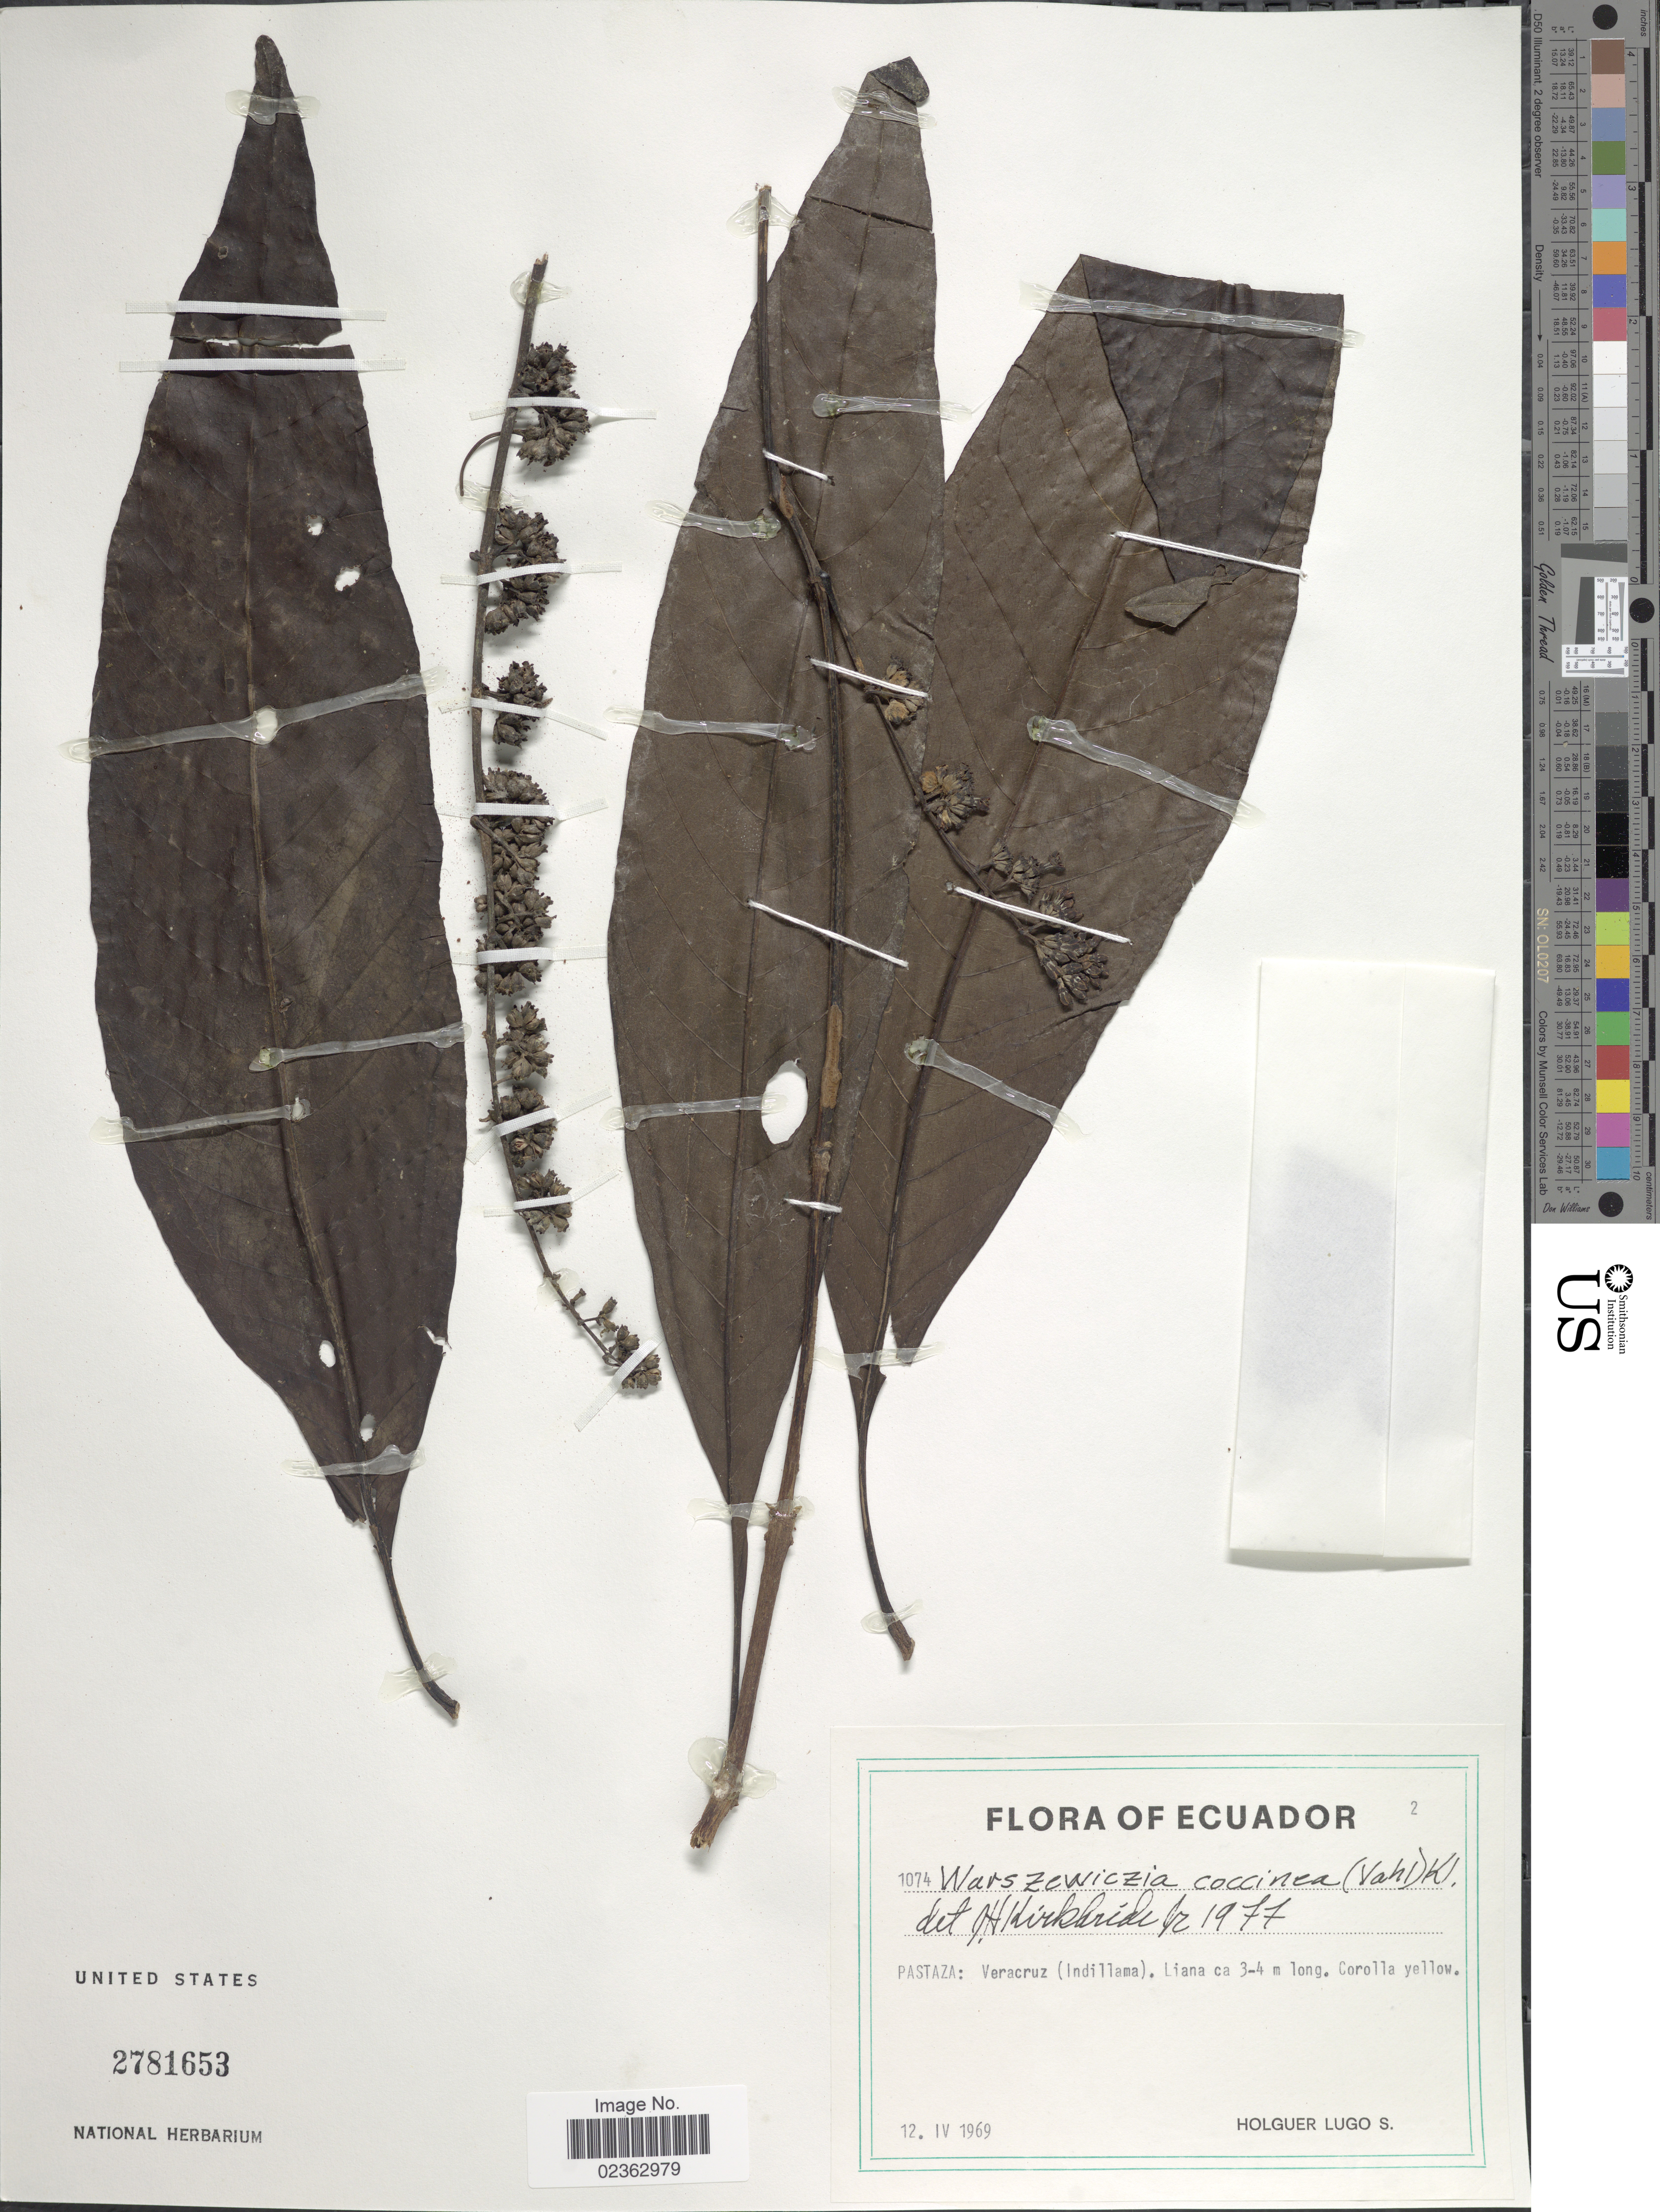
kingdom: Plantae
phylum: Tracheophyta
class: Magnoliopsida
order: Gentianales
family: Rubiaceae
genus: Warszewiczia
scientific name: Warszewiczia coccinea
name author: (Vahl) Klotzsch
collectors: H. Lugo S.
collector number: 1074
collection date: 1969-04-12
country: Ecuador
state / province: Pastaza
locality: Veracruz (Indillama),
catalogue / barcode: US 2781653